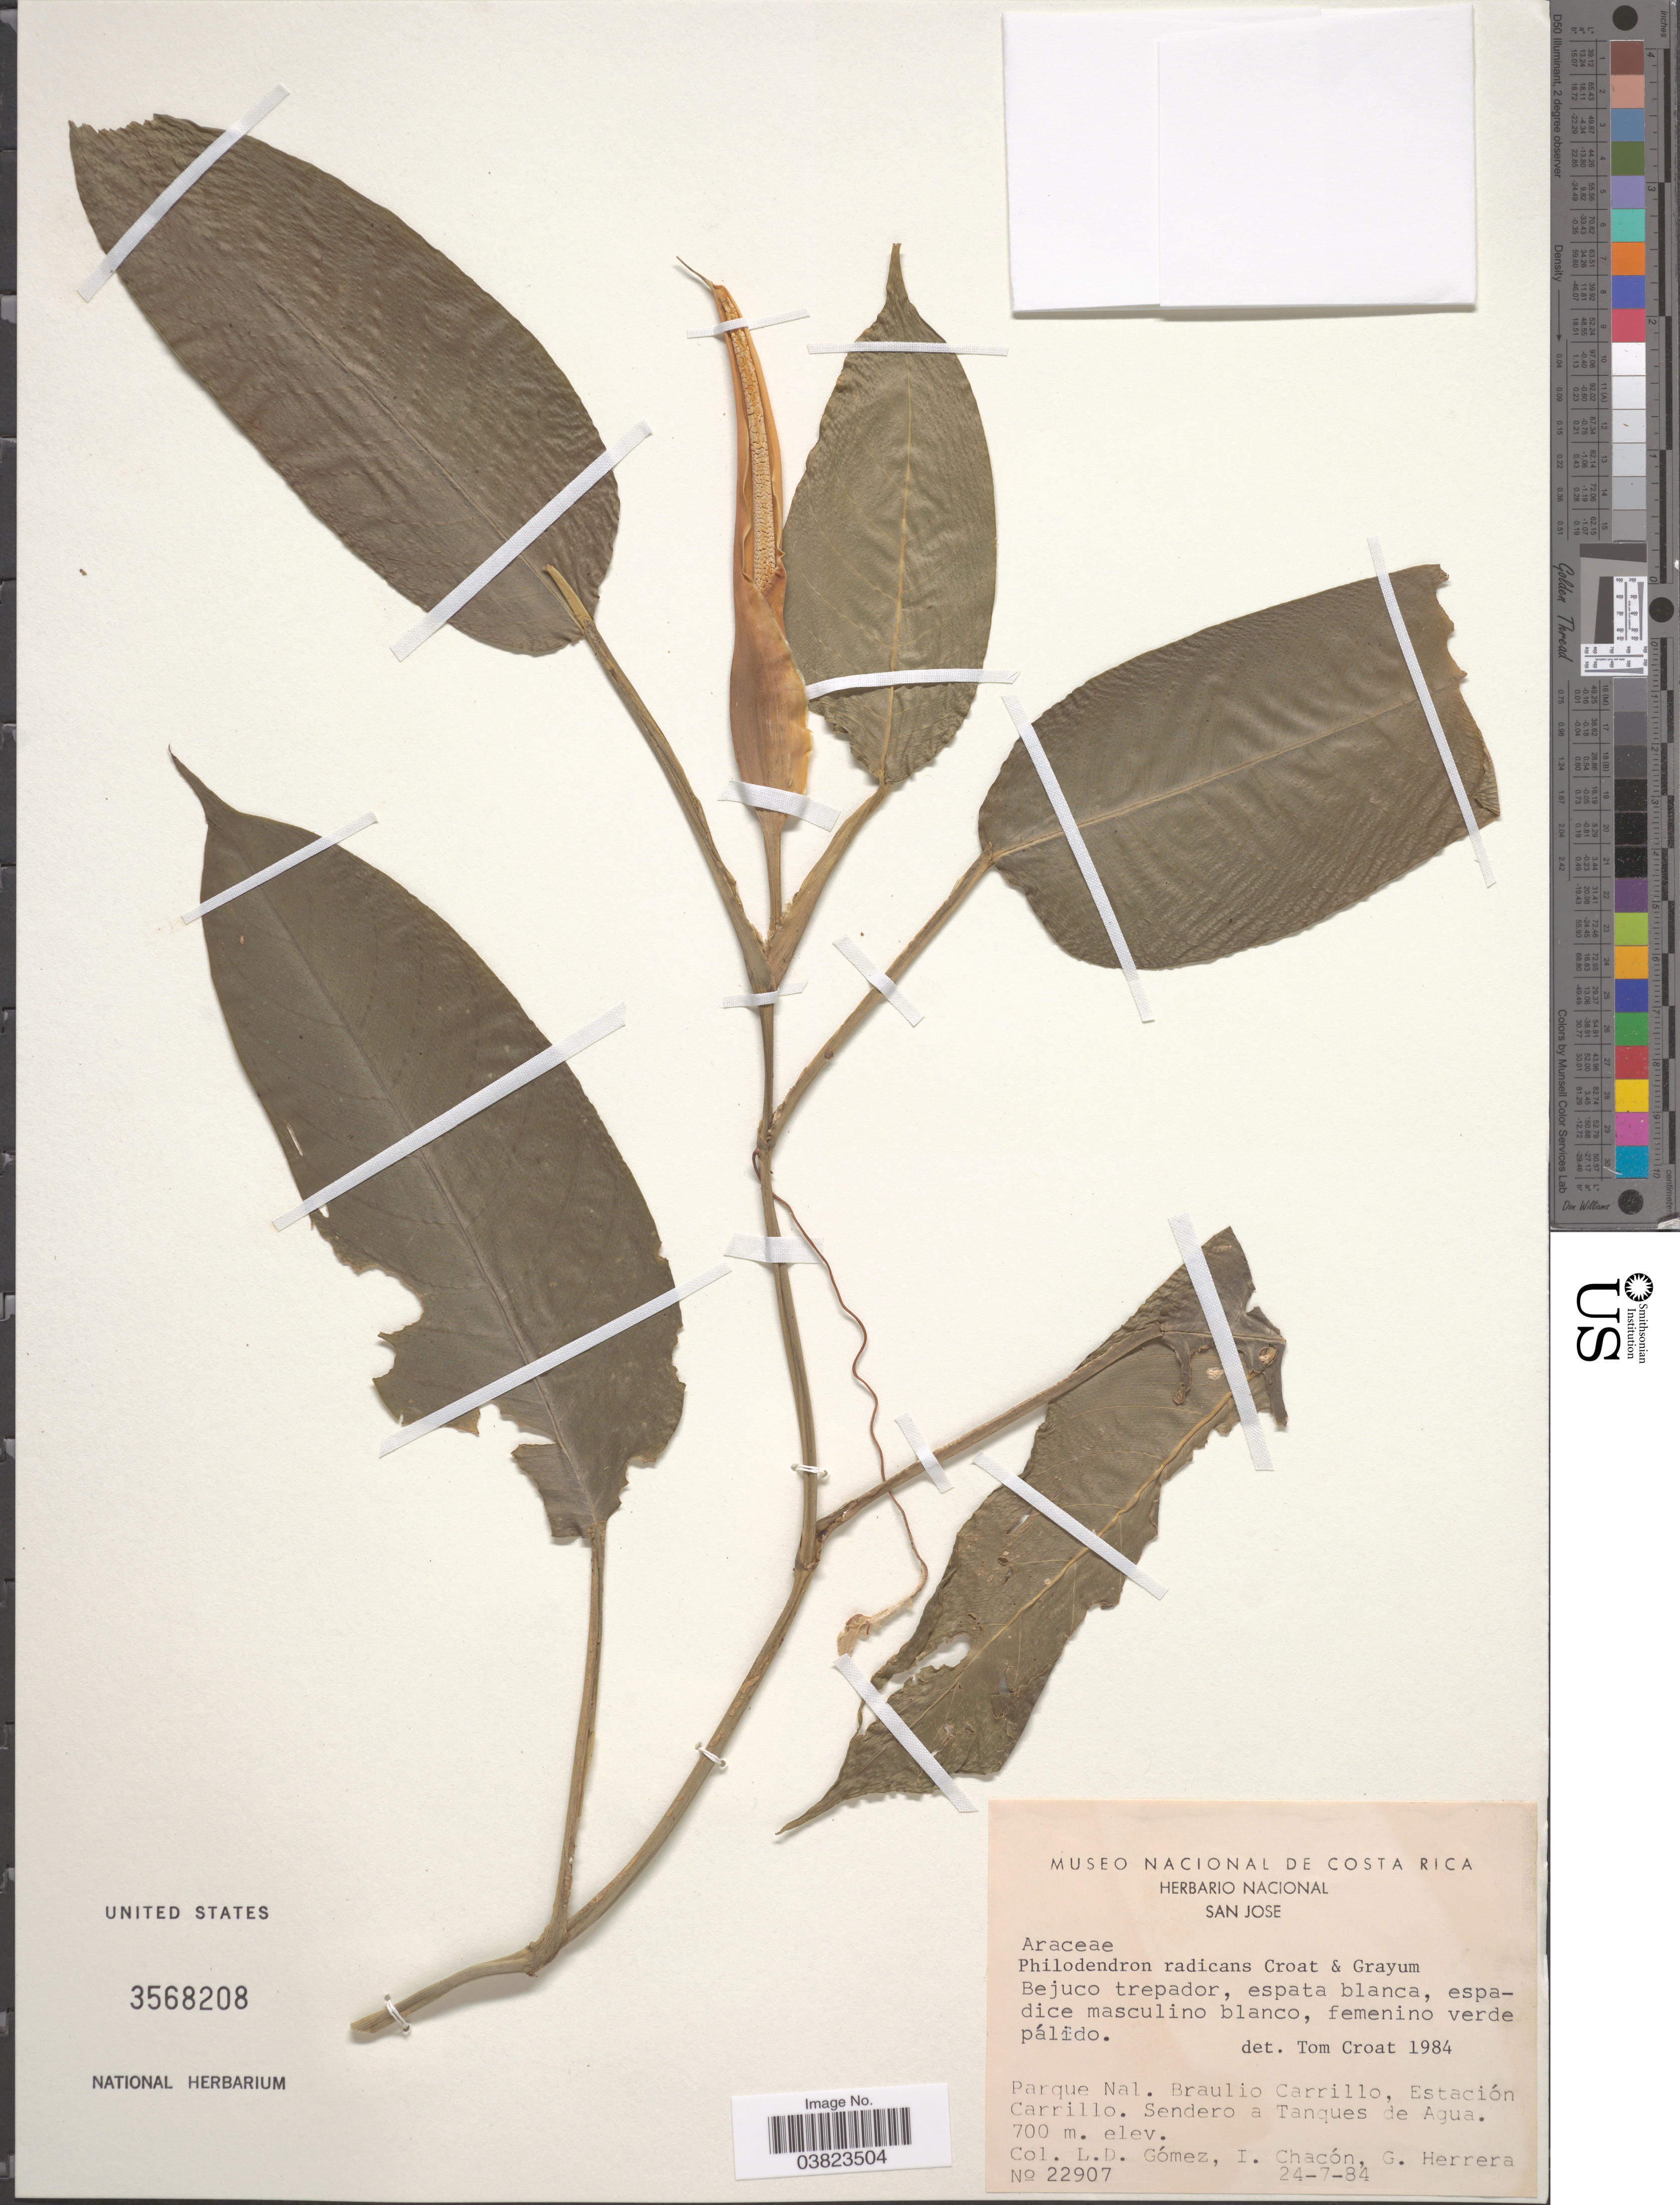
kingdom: Plantae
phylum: Tracheophyta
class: Liliopsida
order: Alismatales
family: Araceae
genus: Philodendron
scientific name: Philodendron radicans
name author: Croat & Grayum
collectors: L. D. Gómez, I. Chacon & G. Herrera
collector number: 22907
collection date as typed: Transcribed d/m/y: 24/7/84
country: Costa Rica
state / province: San José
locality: Parque Nal. Braulio Carrillo, Estación Carrillo. Sendero a Tanques de Agua.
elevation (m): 700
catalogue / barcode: US 3568208